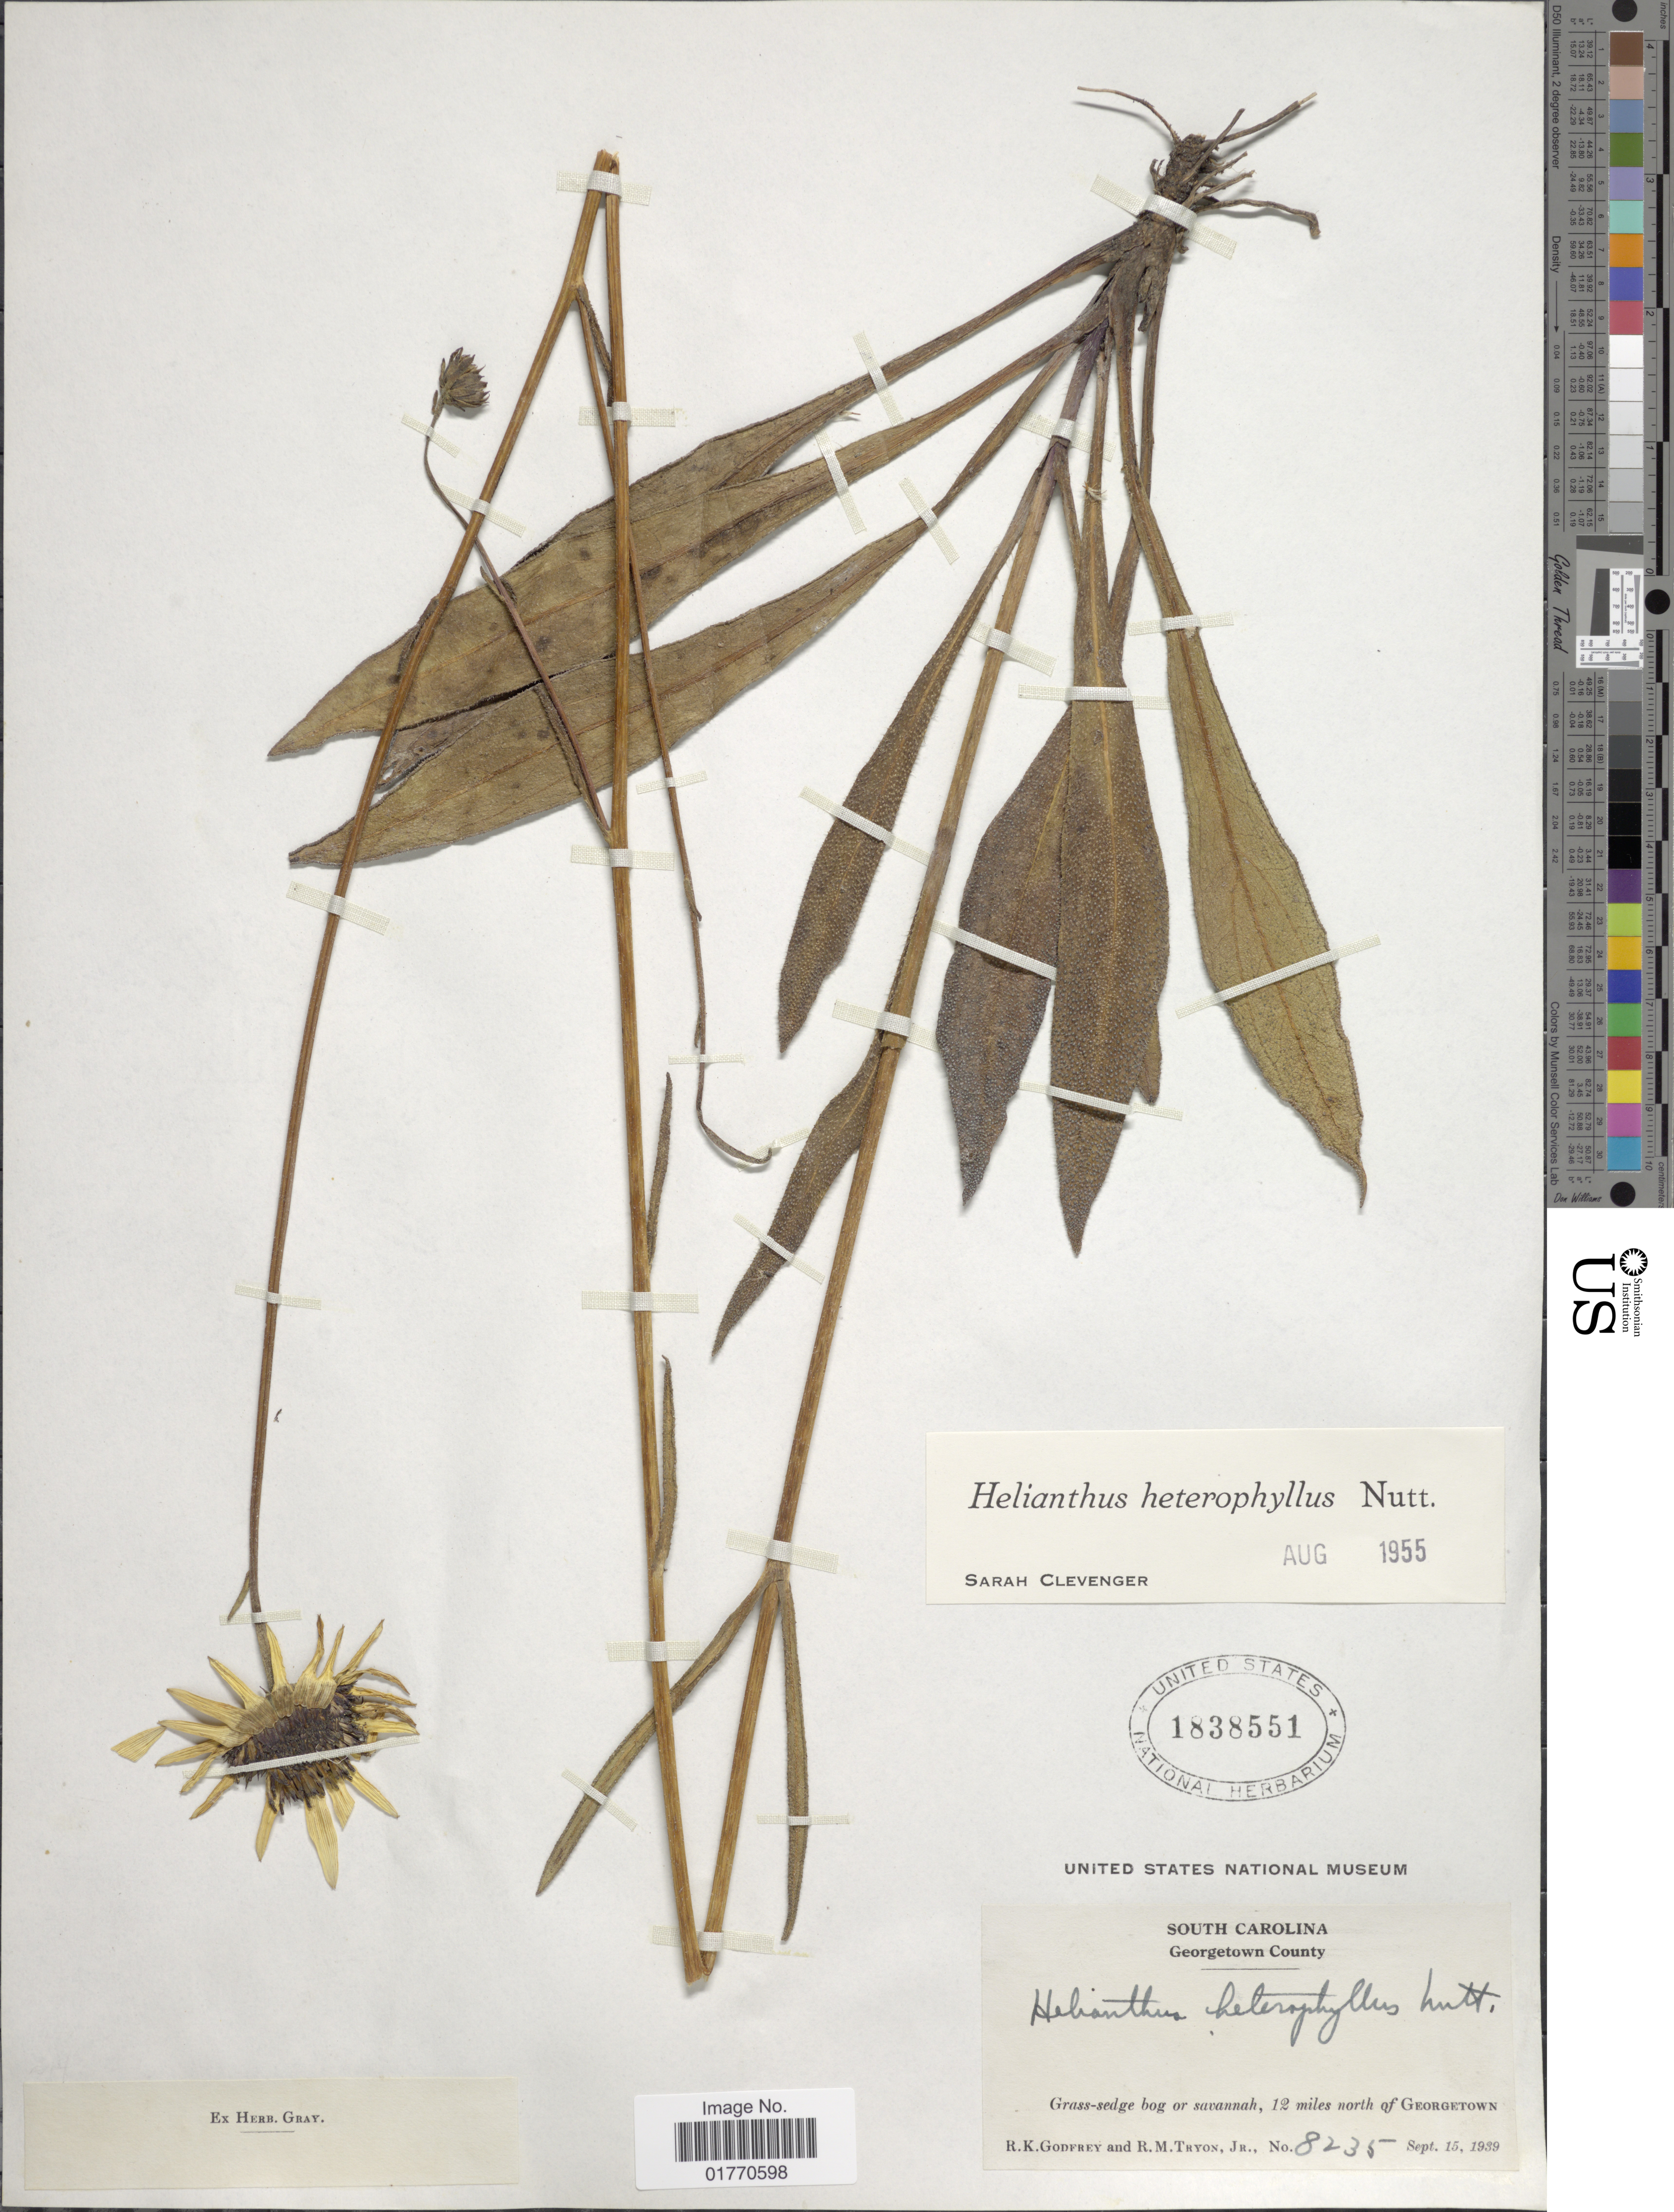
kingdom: Plantae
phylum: Tracheophyta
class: Magnoliopsida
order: Asterales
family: Asteraceae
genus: Helianthus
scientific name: Helianthus heterophyllus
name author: Nutt.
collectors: R. K. Godfrey & R. M. Tryon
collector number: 8235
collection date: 1939-09-15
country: United States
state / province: South Carolina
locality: Georgetown County, 12 miles north of Georgetown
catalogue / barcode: US 1838551